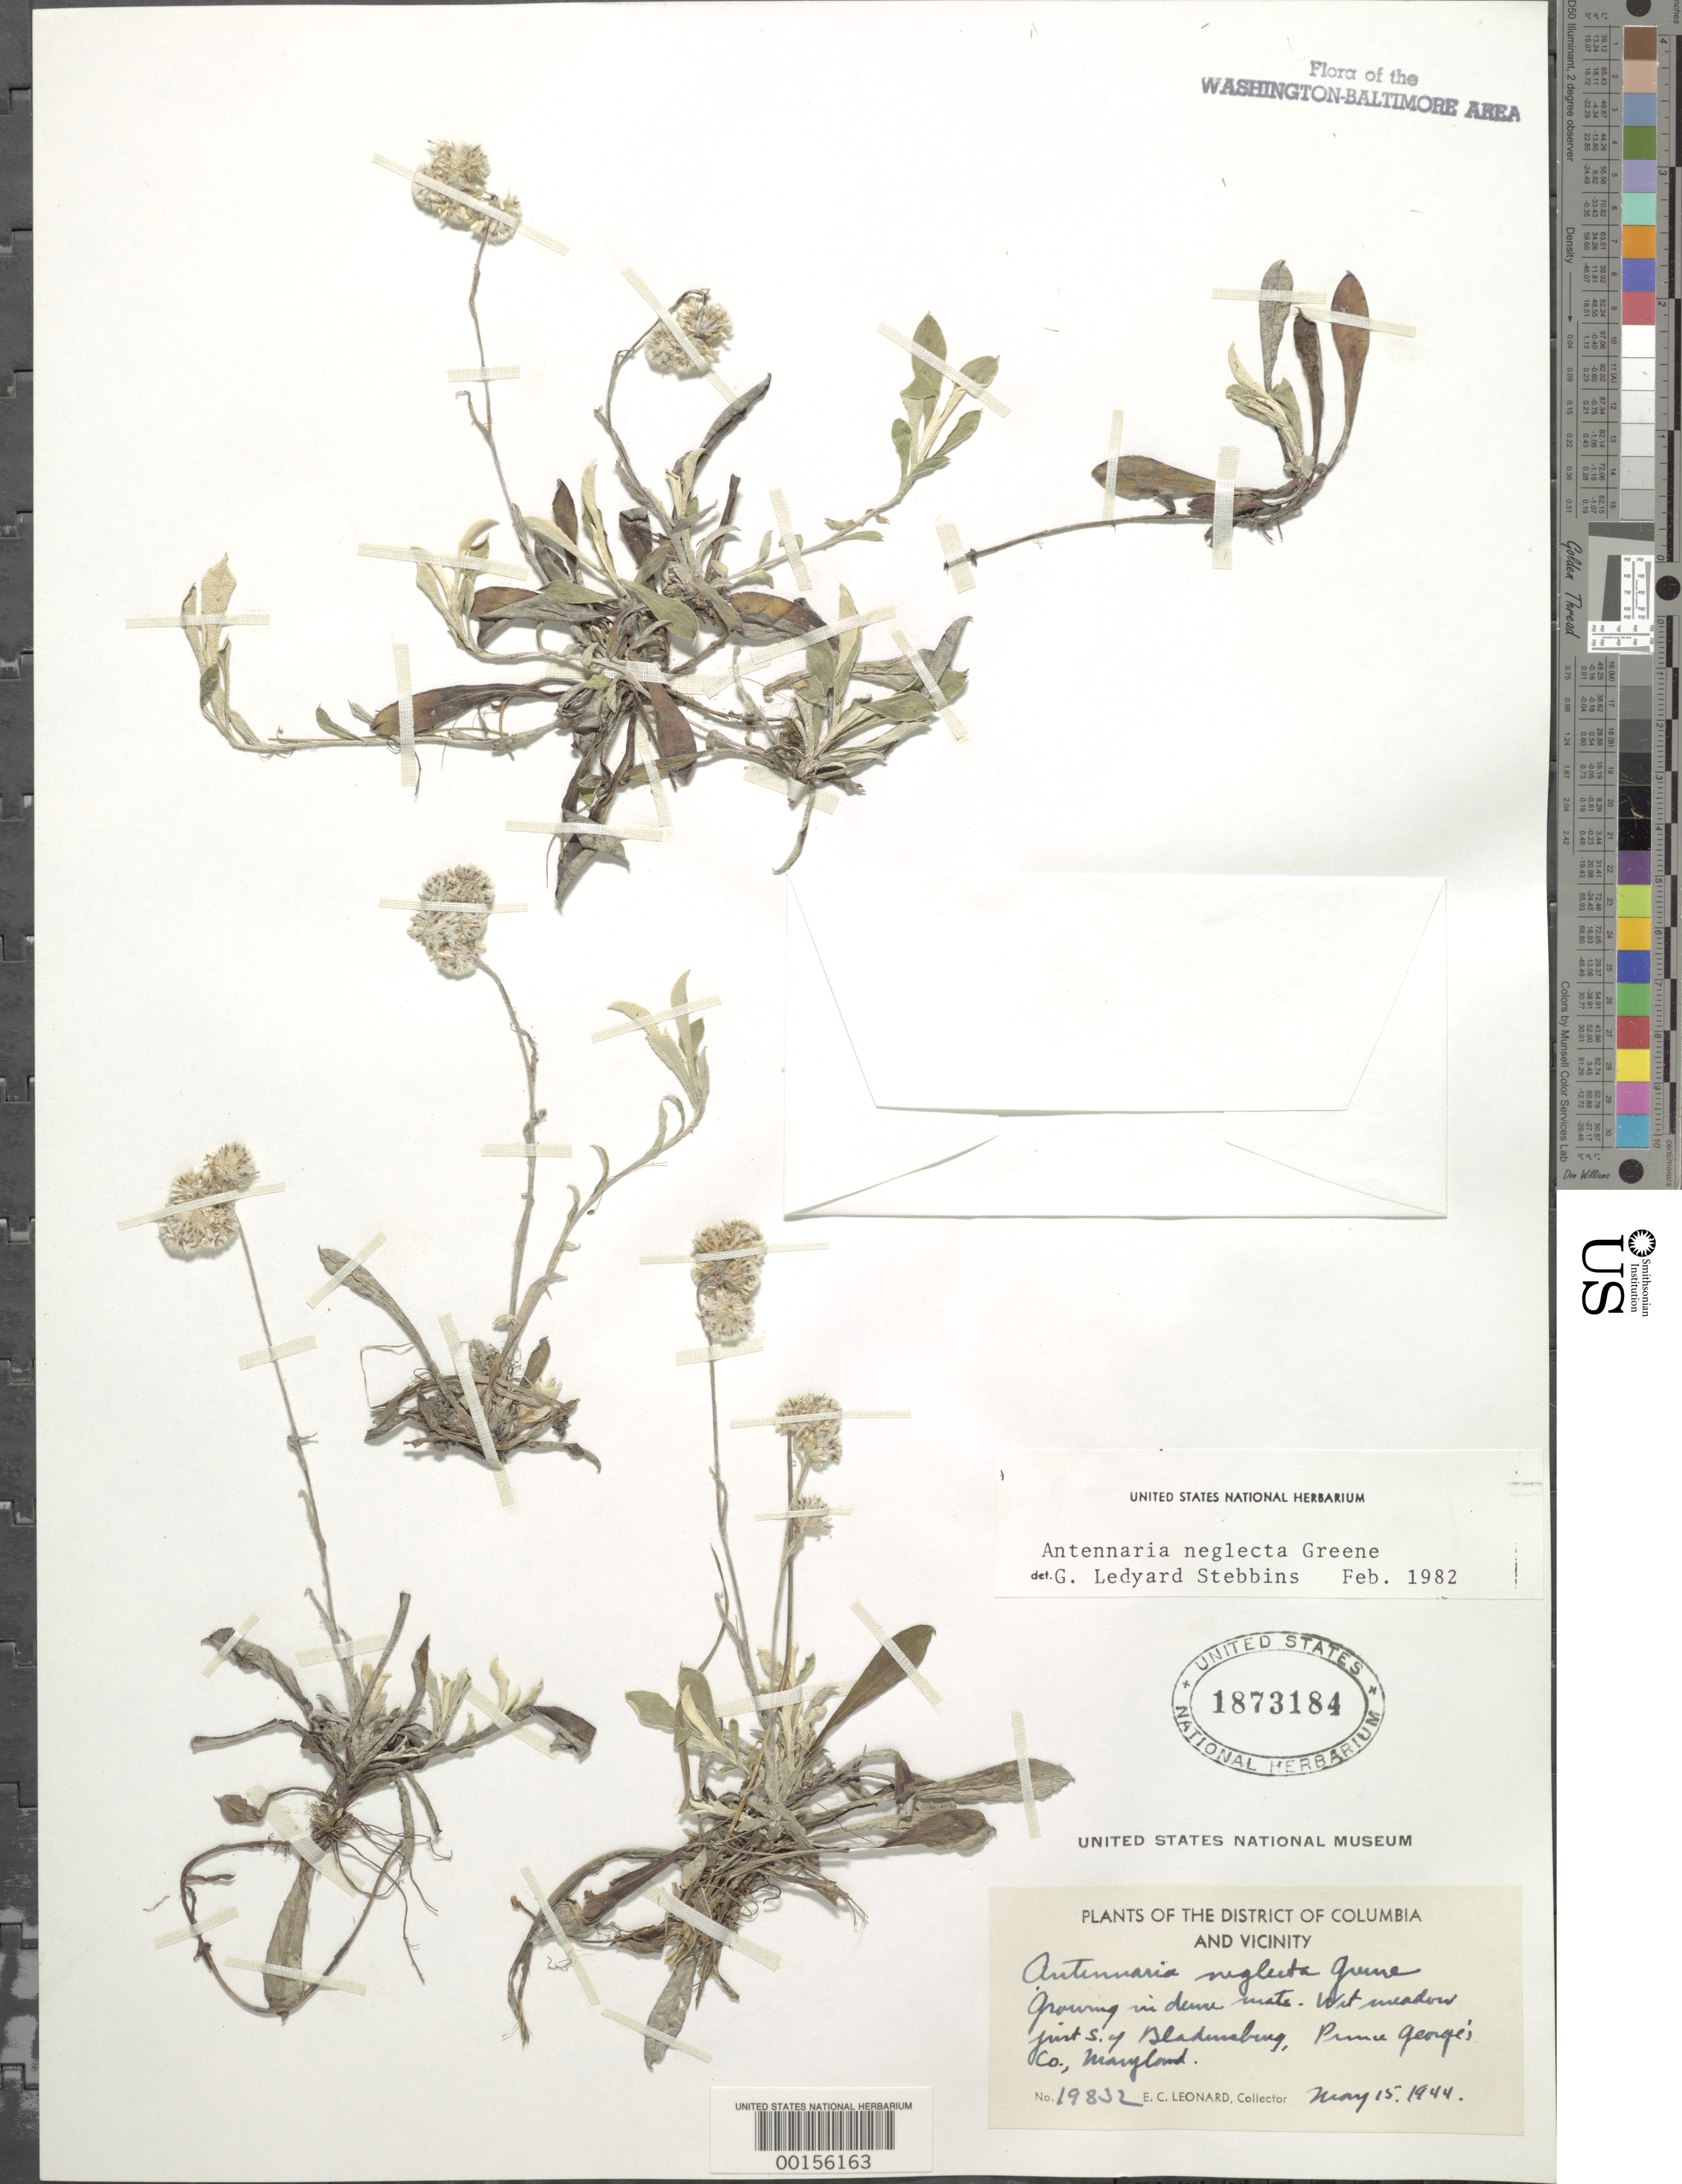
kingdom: Plantae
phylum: Tracheophyta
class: Magnoliopsida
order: Asterales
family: Asteraceae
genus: Antennaria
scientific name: Antennaria neglecta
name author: Greene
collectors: E. C. Leonard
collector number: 19832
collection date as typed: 15 May 1944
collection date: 1944-05-15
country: United States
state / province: Maryland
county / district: Prince George's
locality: South of Bladensburg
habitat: Wet meadow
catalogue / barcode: US 1873184